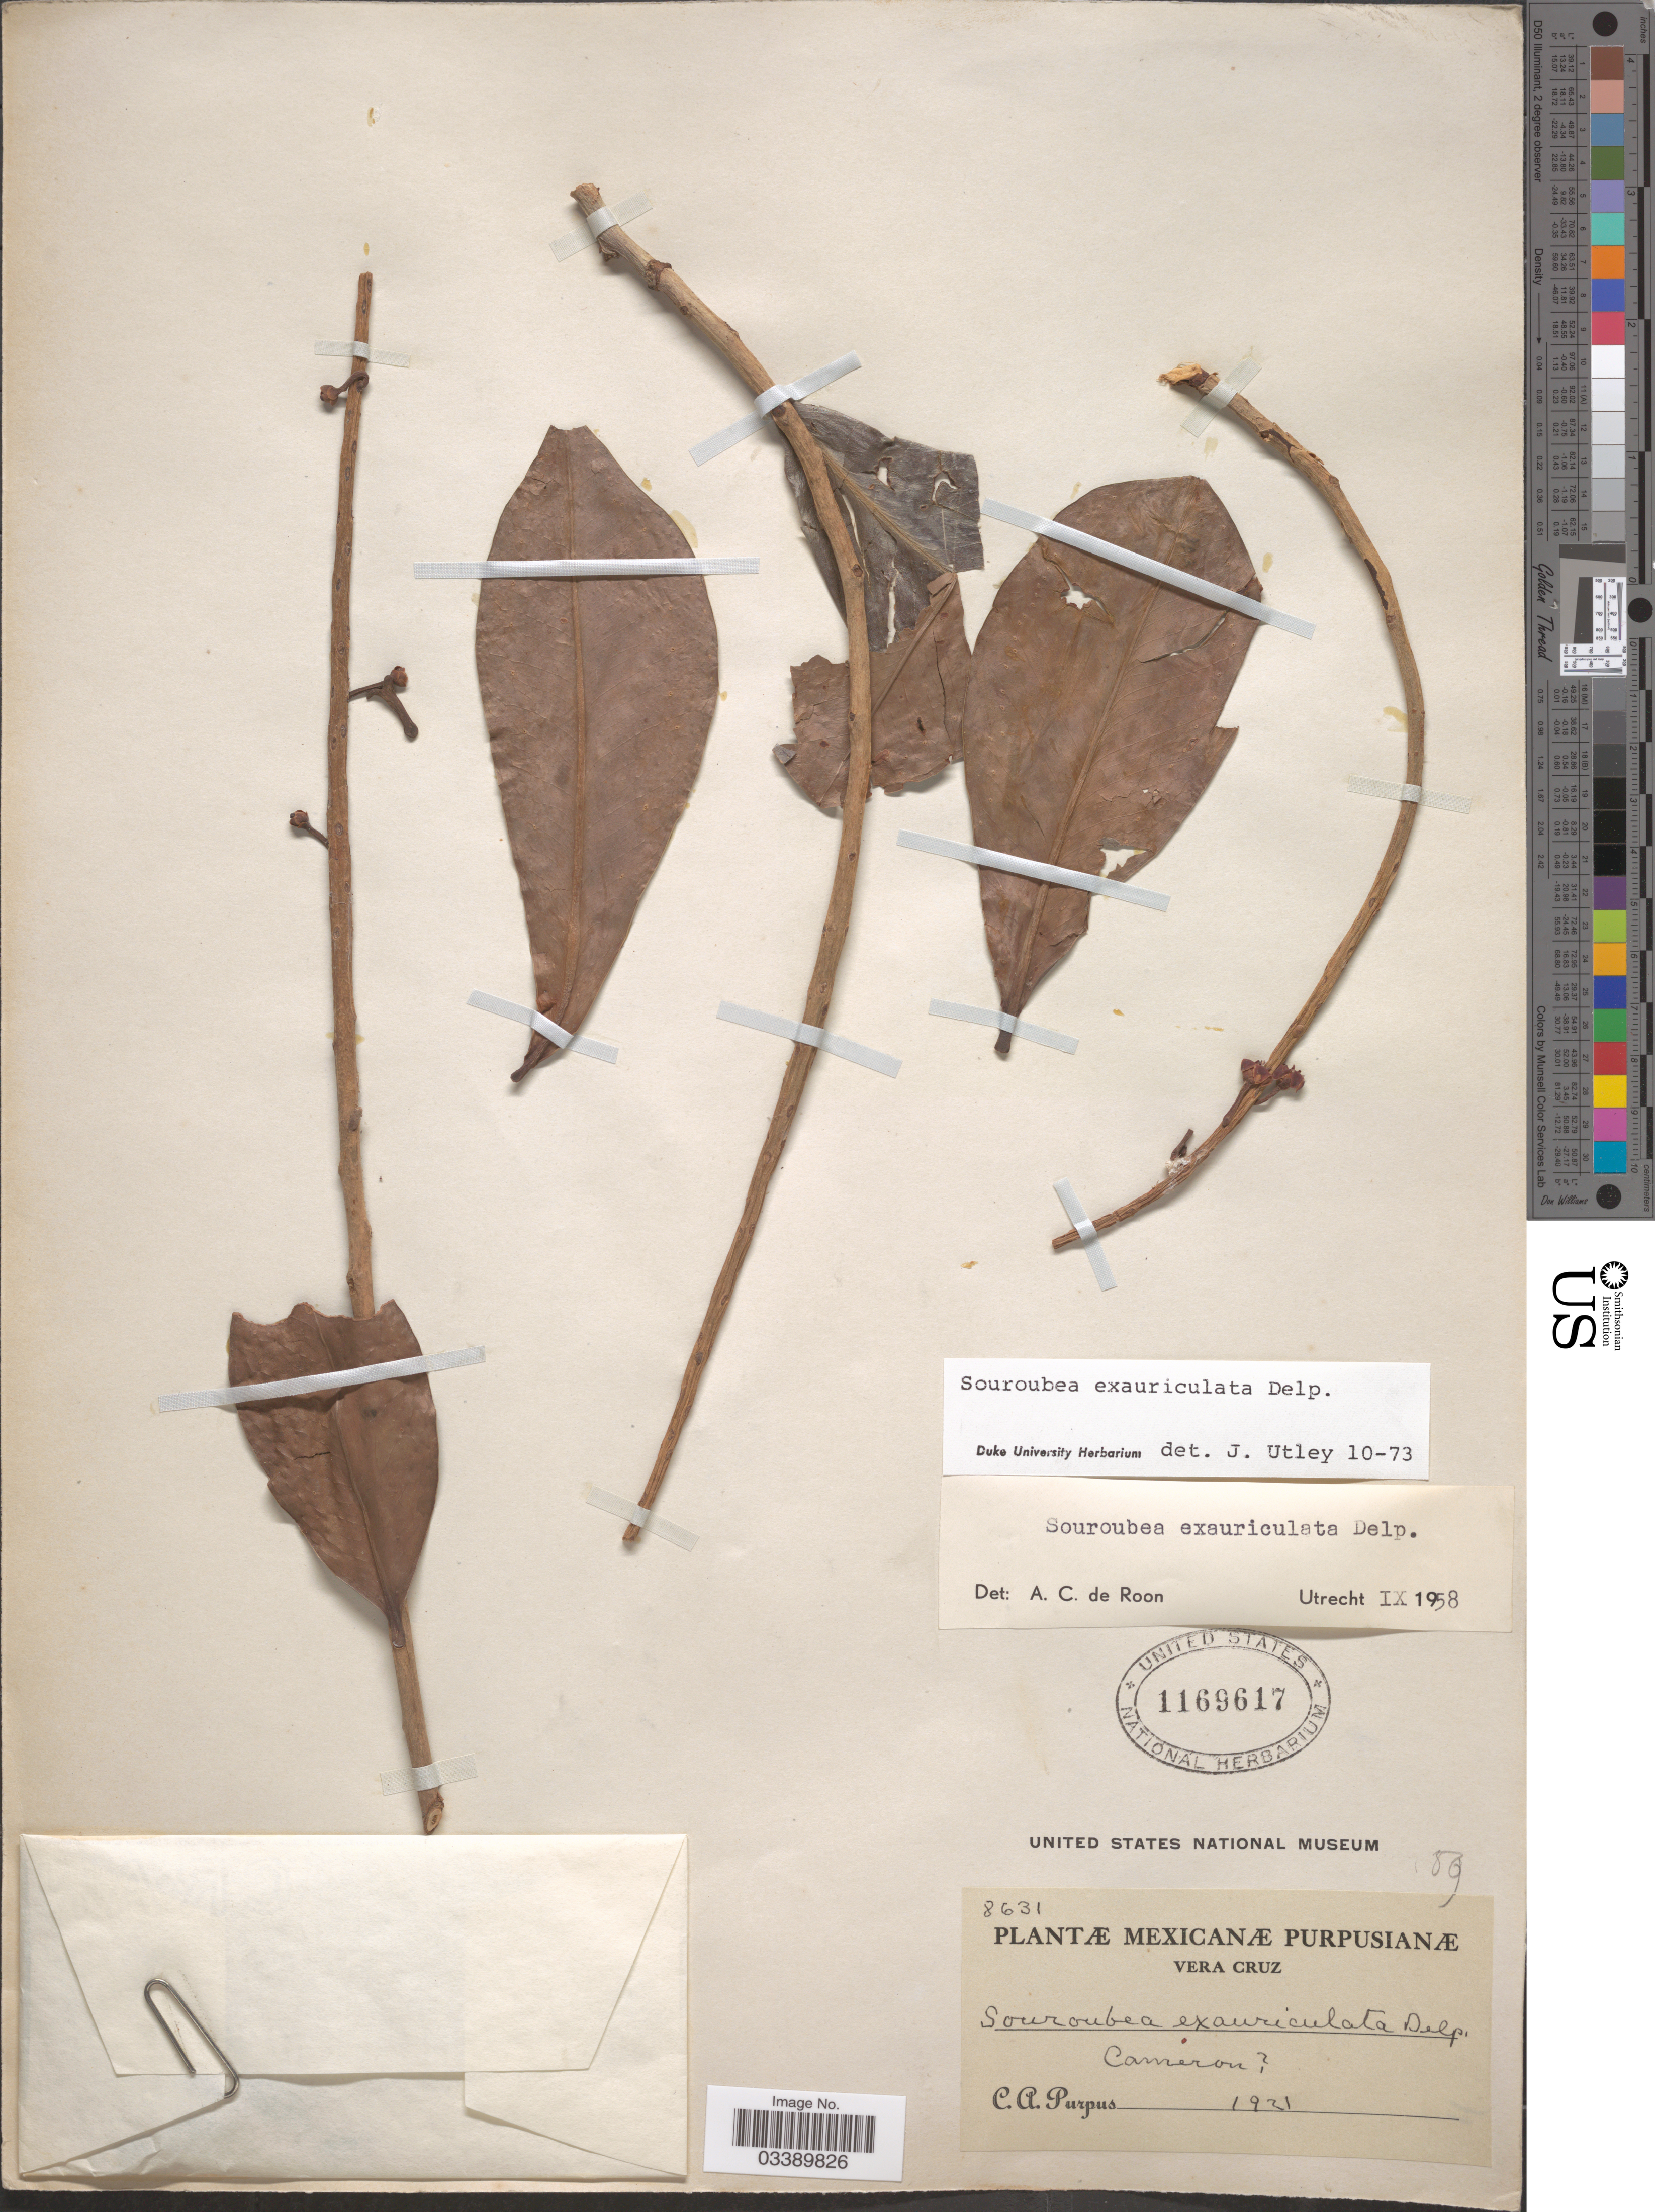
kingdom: Plantae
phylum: Tracheophyta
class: Magnoliopsida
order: Ericales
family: Marcgraviaceae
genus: Souroubea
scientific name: Souroubea exauriculata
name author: Delpino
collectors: C. A. Purpus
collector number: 8631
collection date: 1931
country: Mexico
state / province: Veracruz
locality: Vera Cruz.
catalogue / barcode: US 1169617